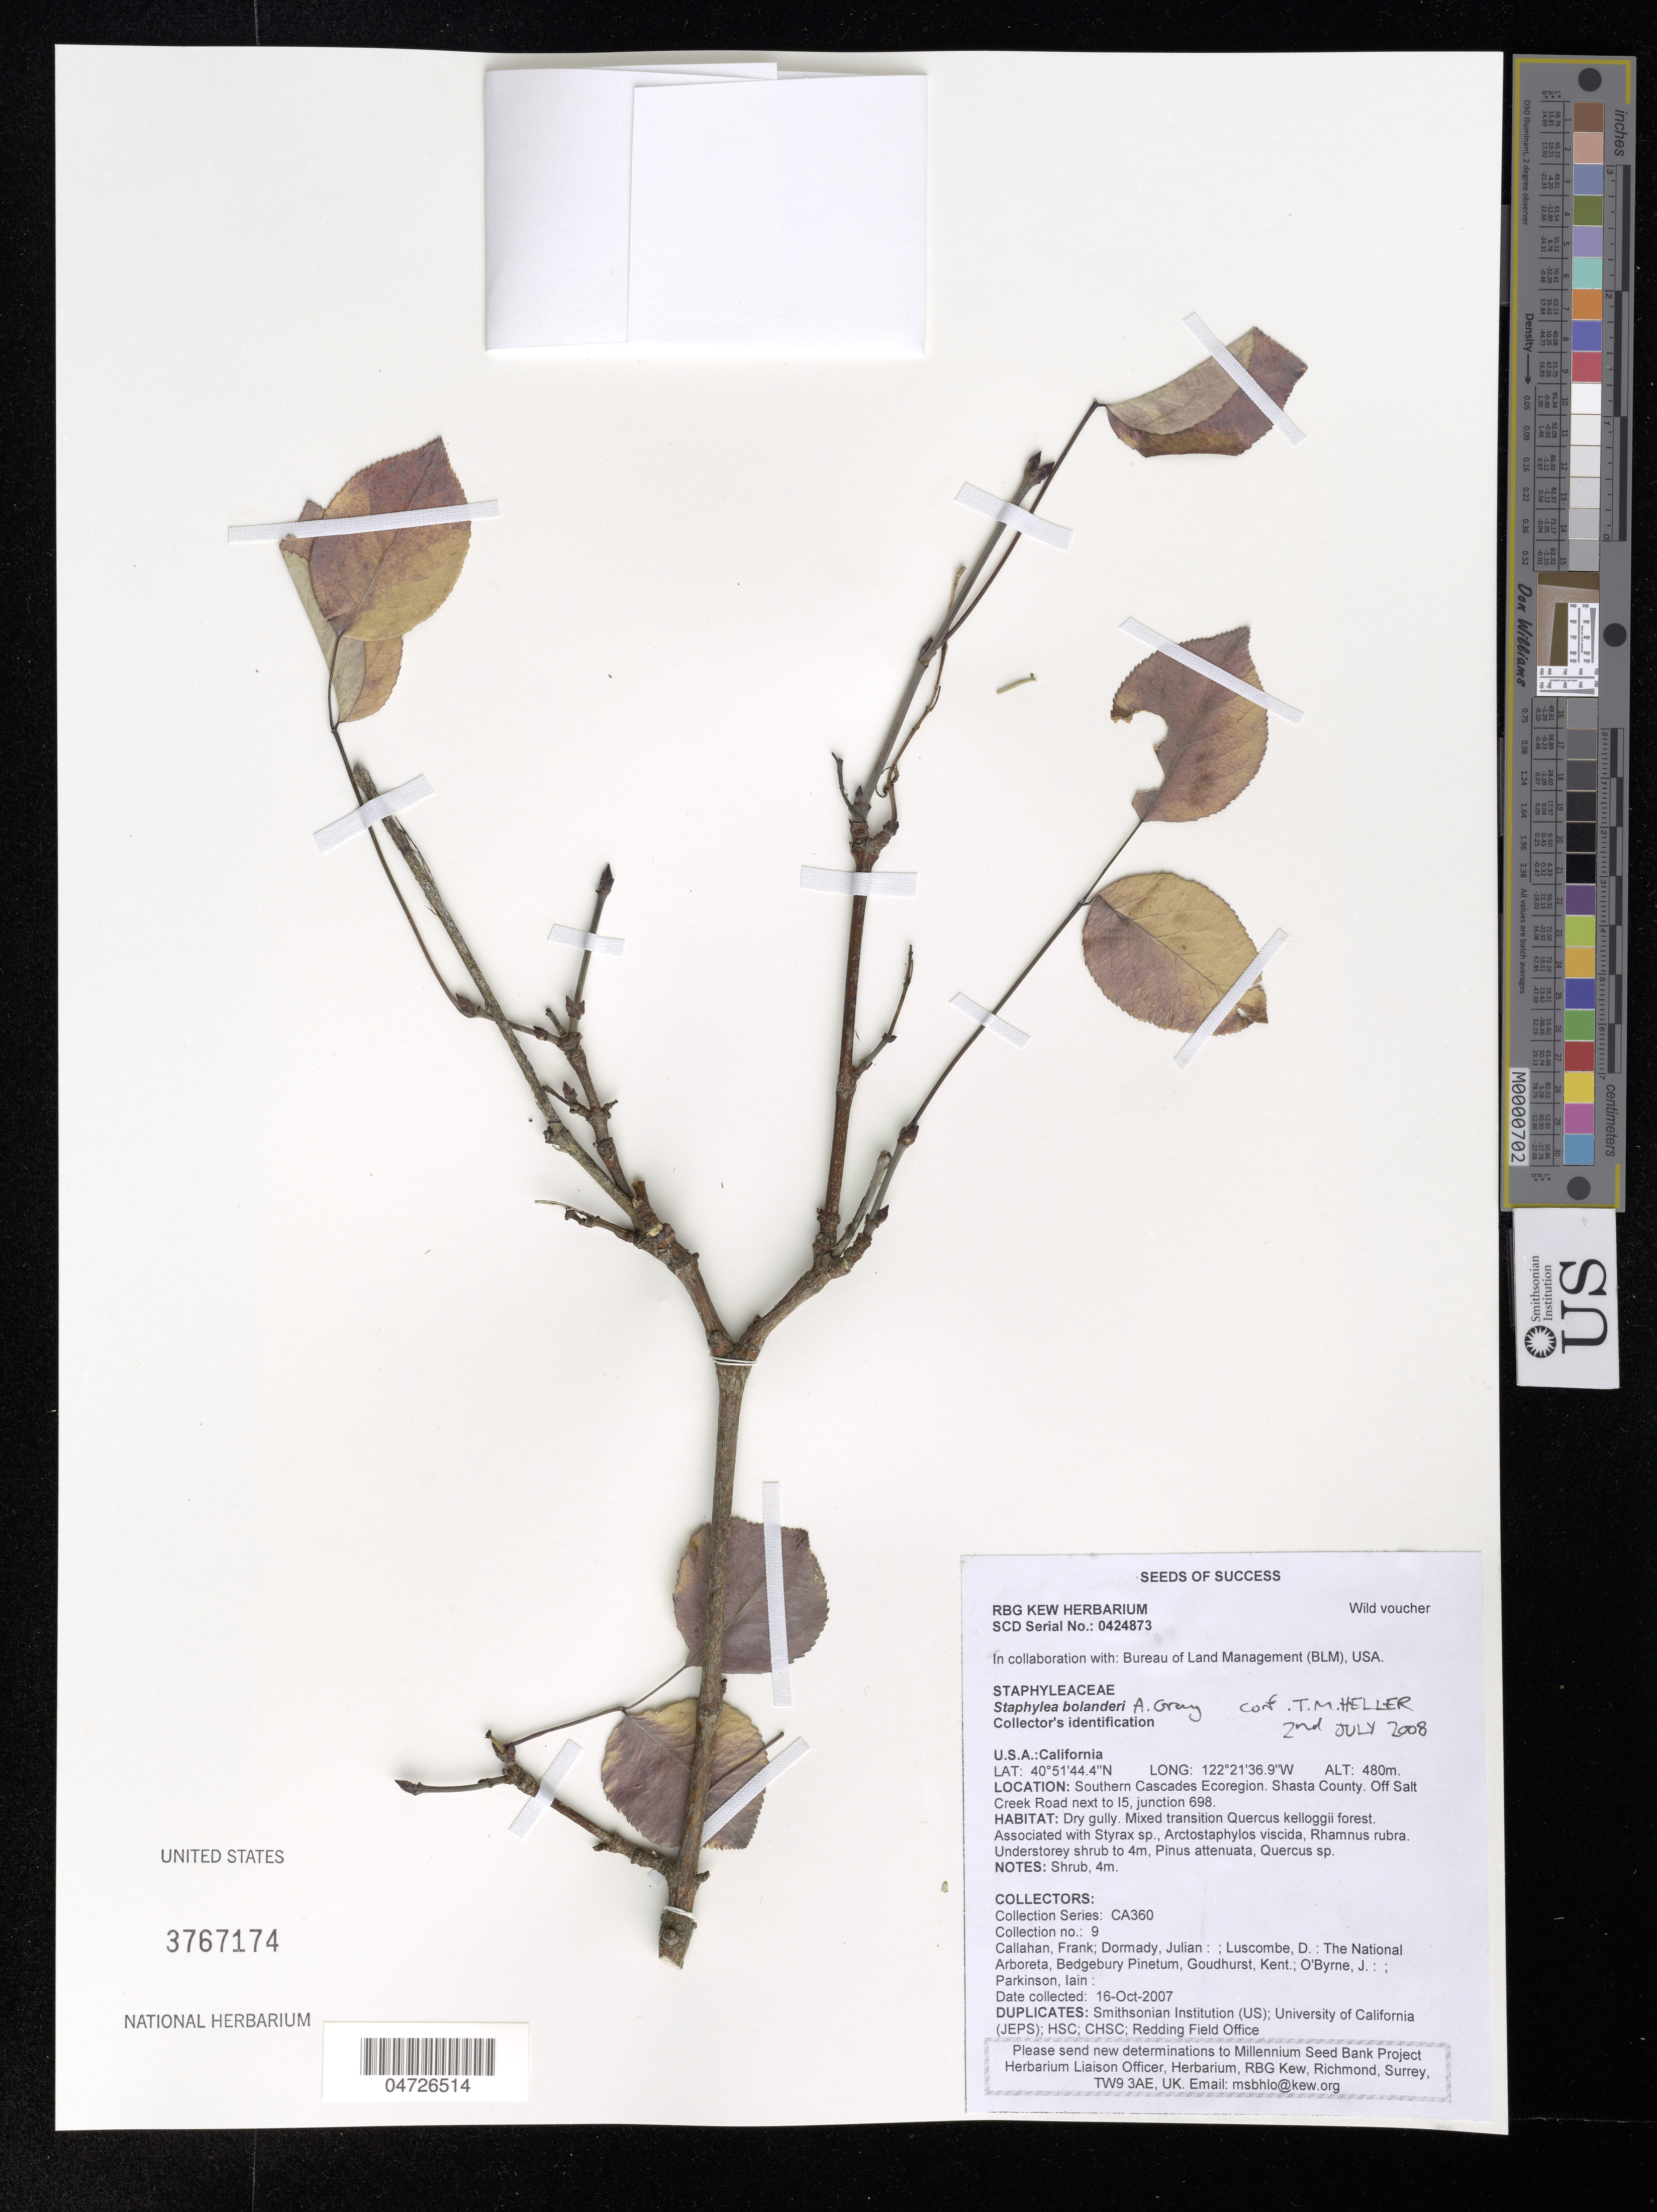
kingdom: Plantae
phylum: Tracheophyta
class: Magnoliopsida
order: Crossosomatales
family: Staphyleaceae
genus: Staphylea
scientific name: Staphylea bolanderi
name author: A. Gray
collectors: F. Callahan, J. Dormady, D. Luscombe, J. O'Byrne & I. Parkinson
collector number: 9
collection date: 2007-10-16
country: United States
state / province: California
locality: Southern Cascades Ecoregion. Shasta County. Off Salt Creek Road next to I5, junction 698.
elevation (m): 480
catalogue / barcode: US 3767174